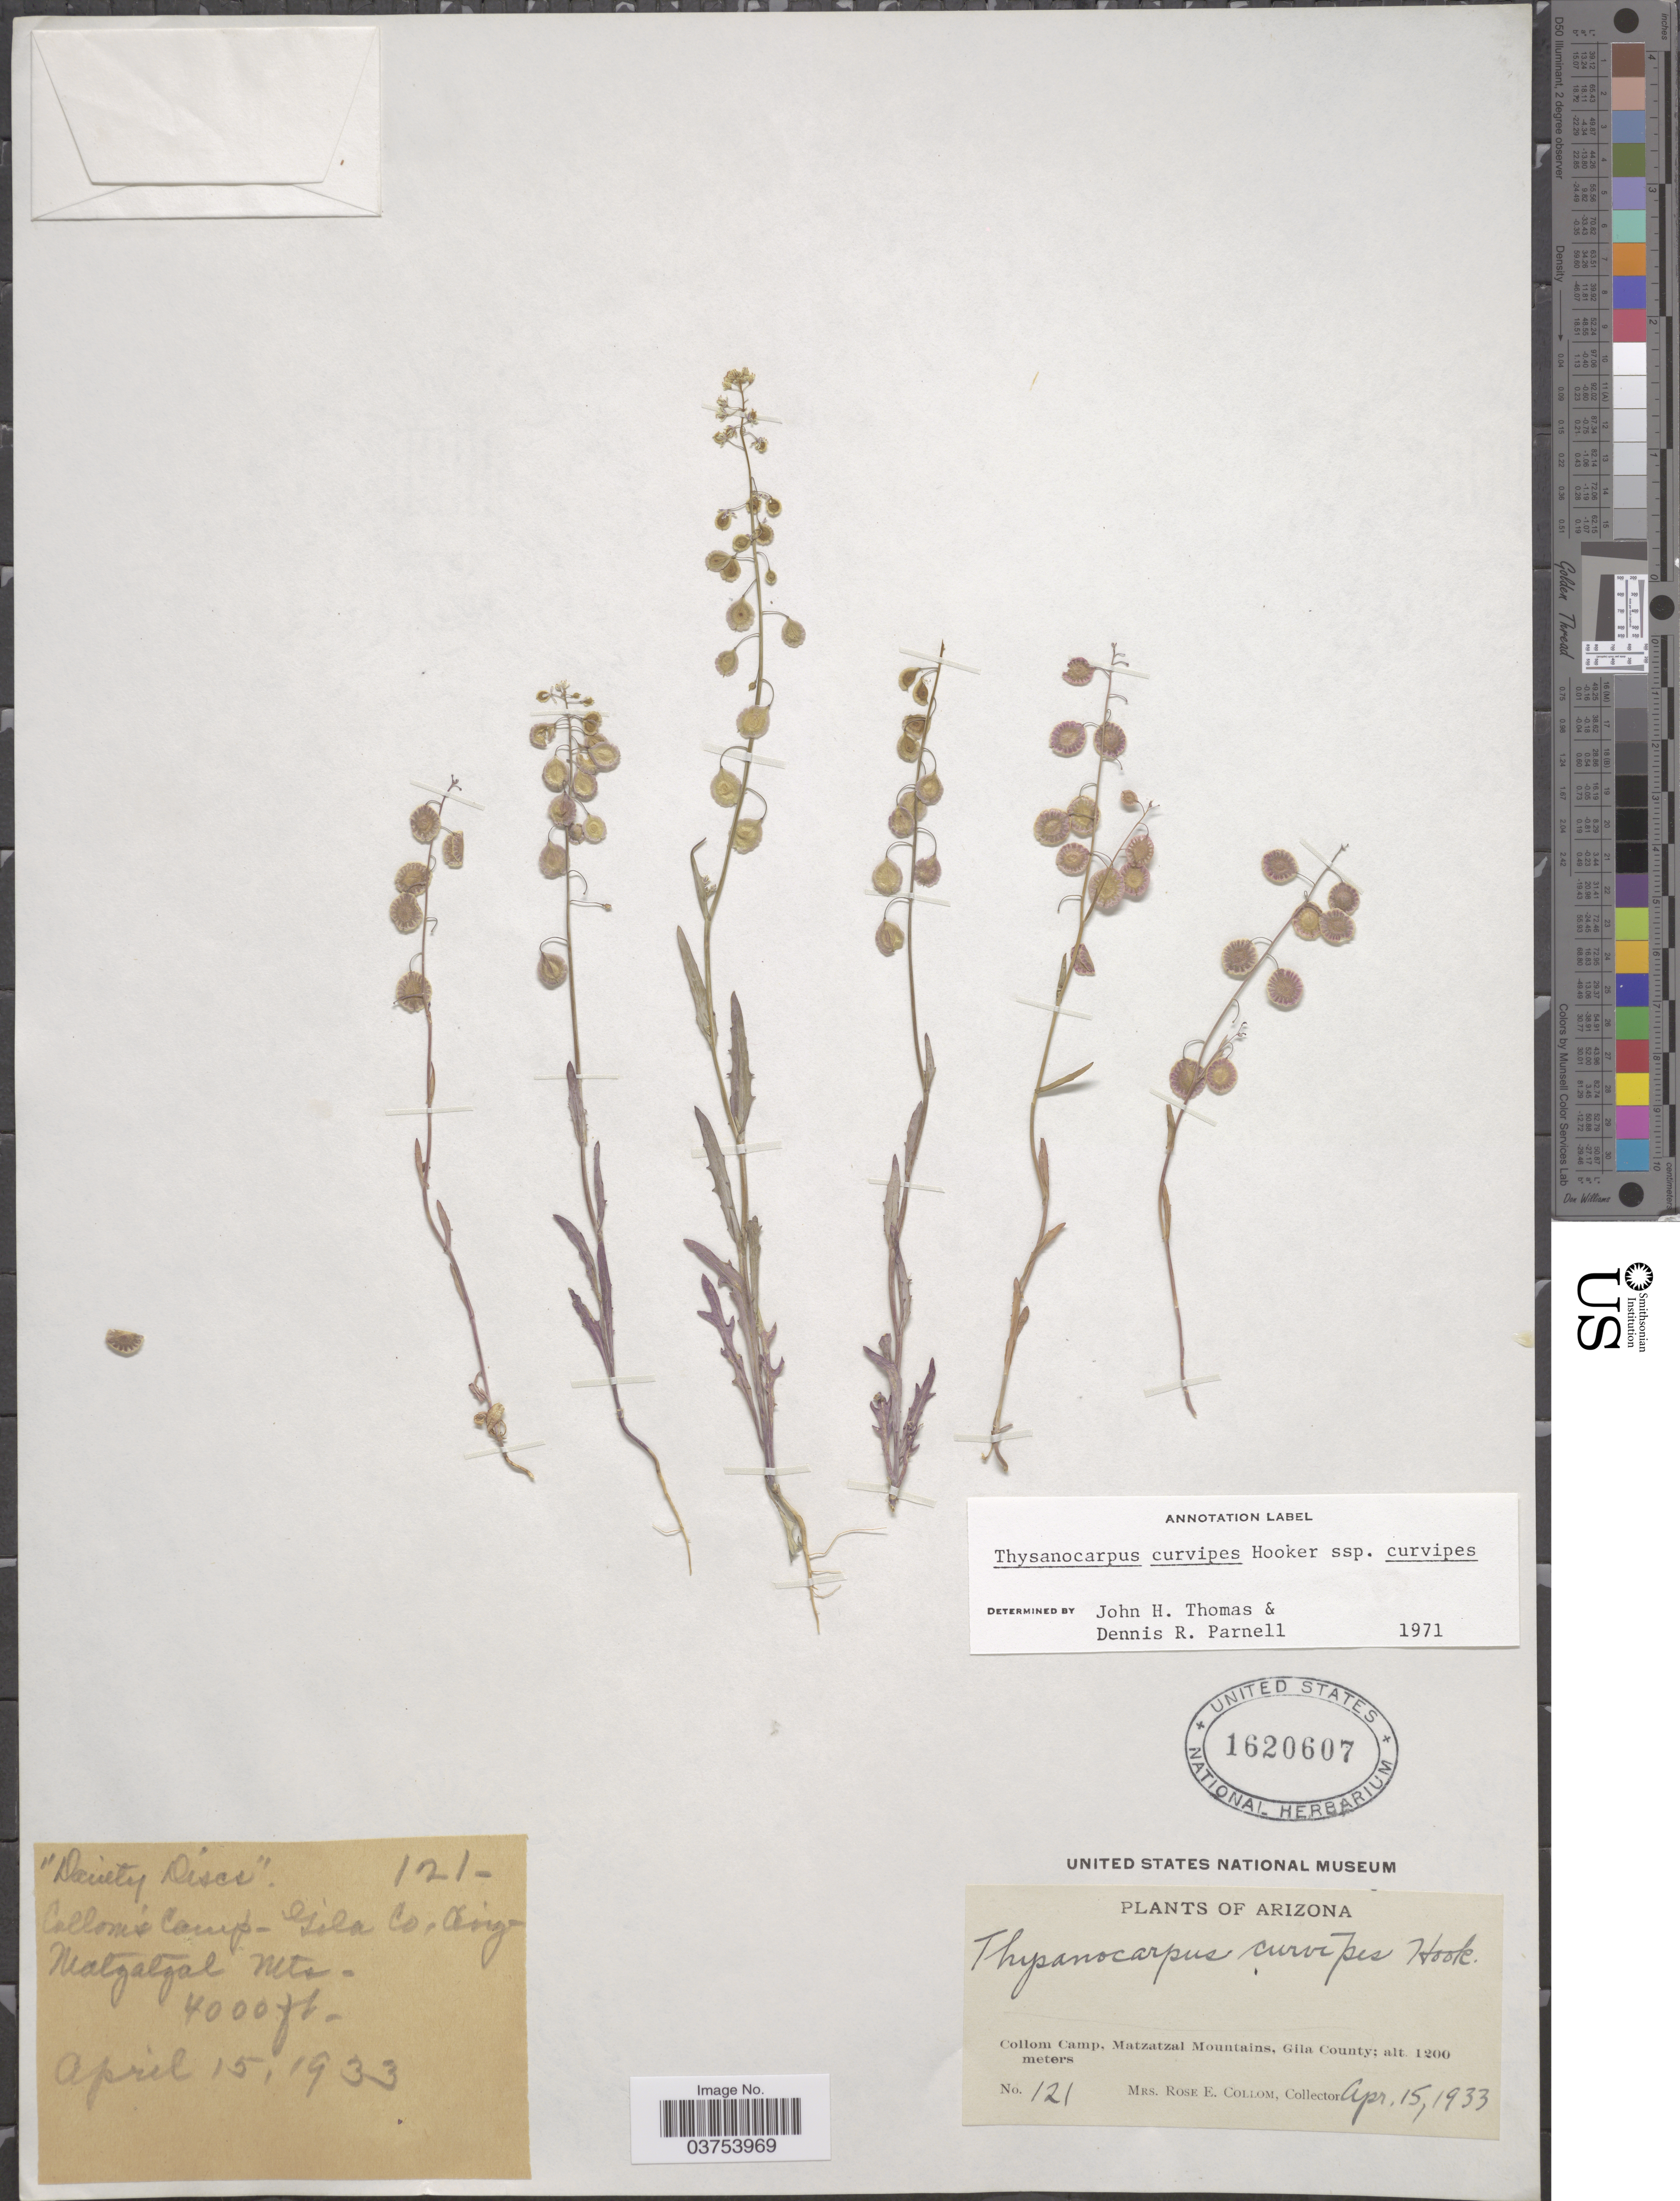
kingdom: Plantae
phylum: Tracheophyta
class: Magnoliopsida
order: Brassicales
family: Brassicaceae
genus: Thysanocarpus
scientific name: Thysanocarpus curvipes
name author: Hook.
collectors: R. E. Collom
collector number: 121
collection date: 1933-04-15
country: United States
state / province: Arizona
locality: Collom Camp, Matzatzal Mountains, Gila County.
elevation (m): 1200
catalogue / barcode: US 1620607